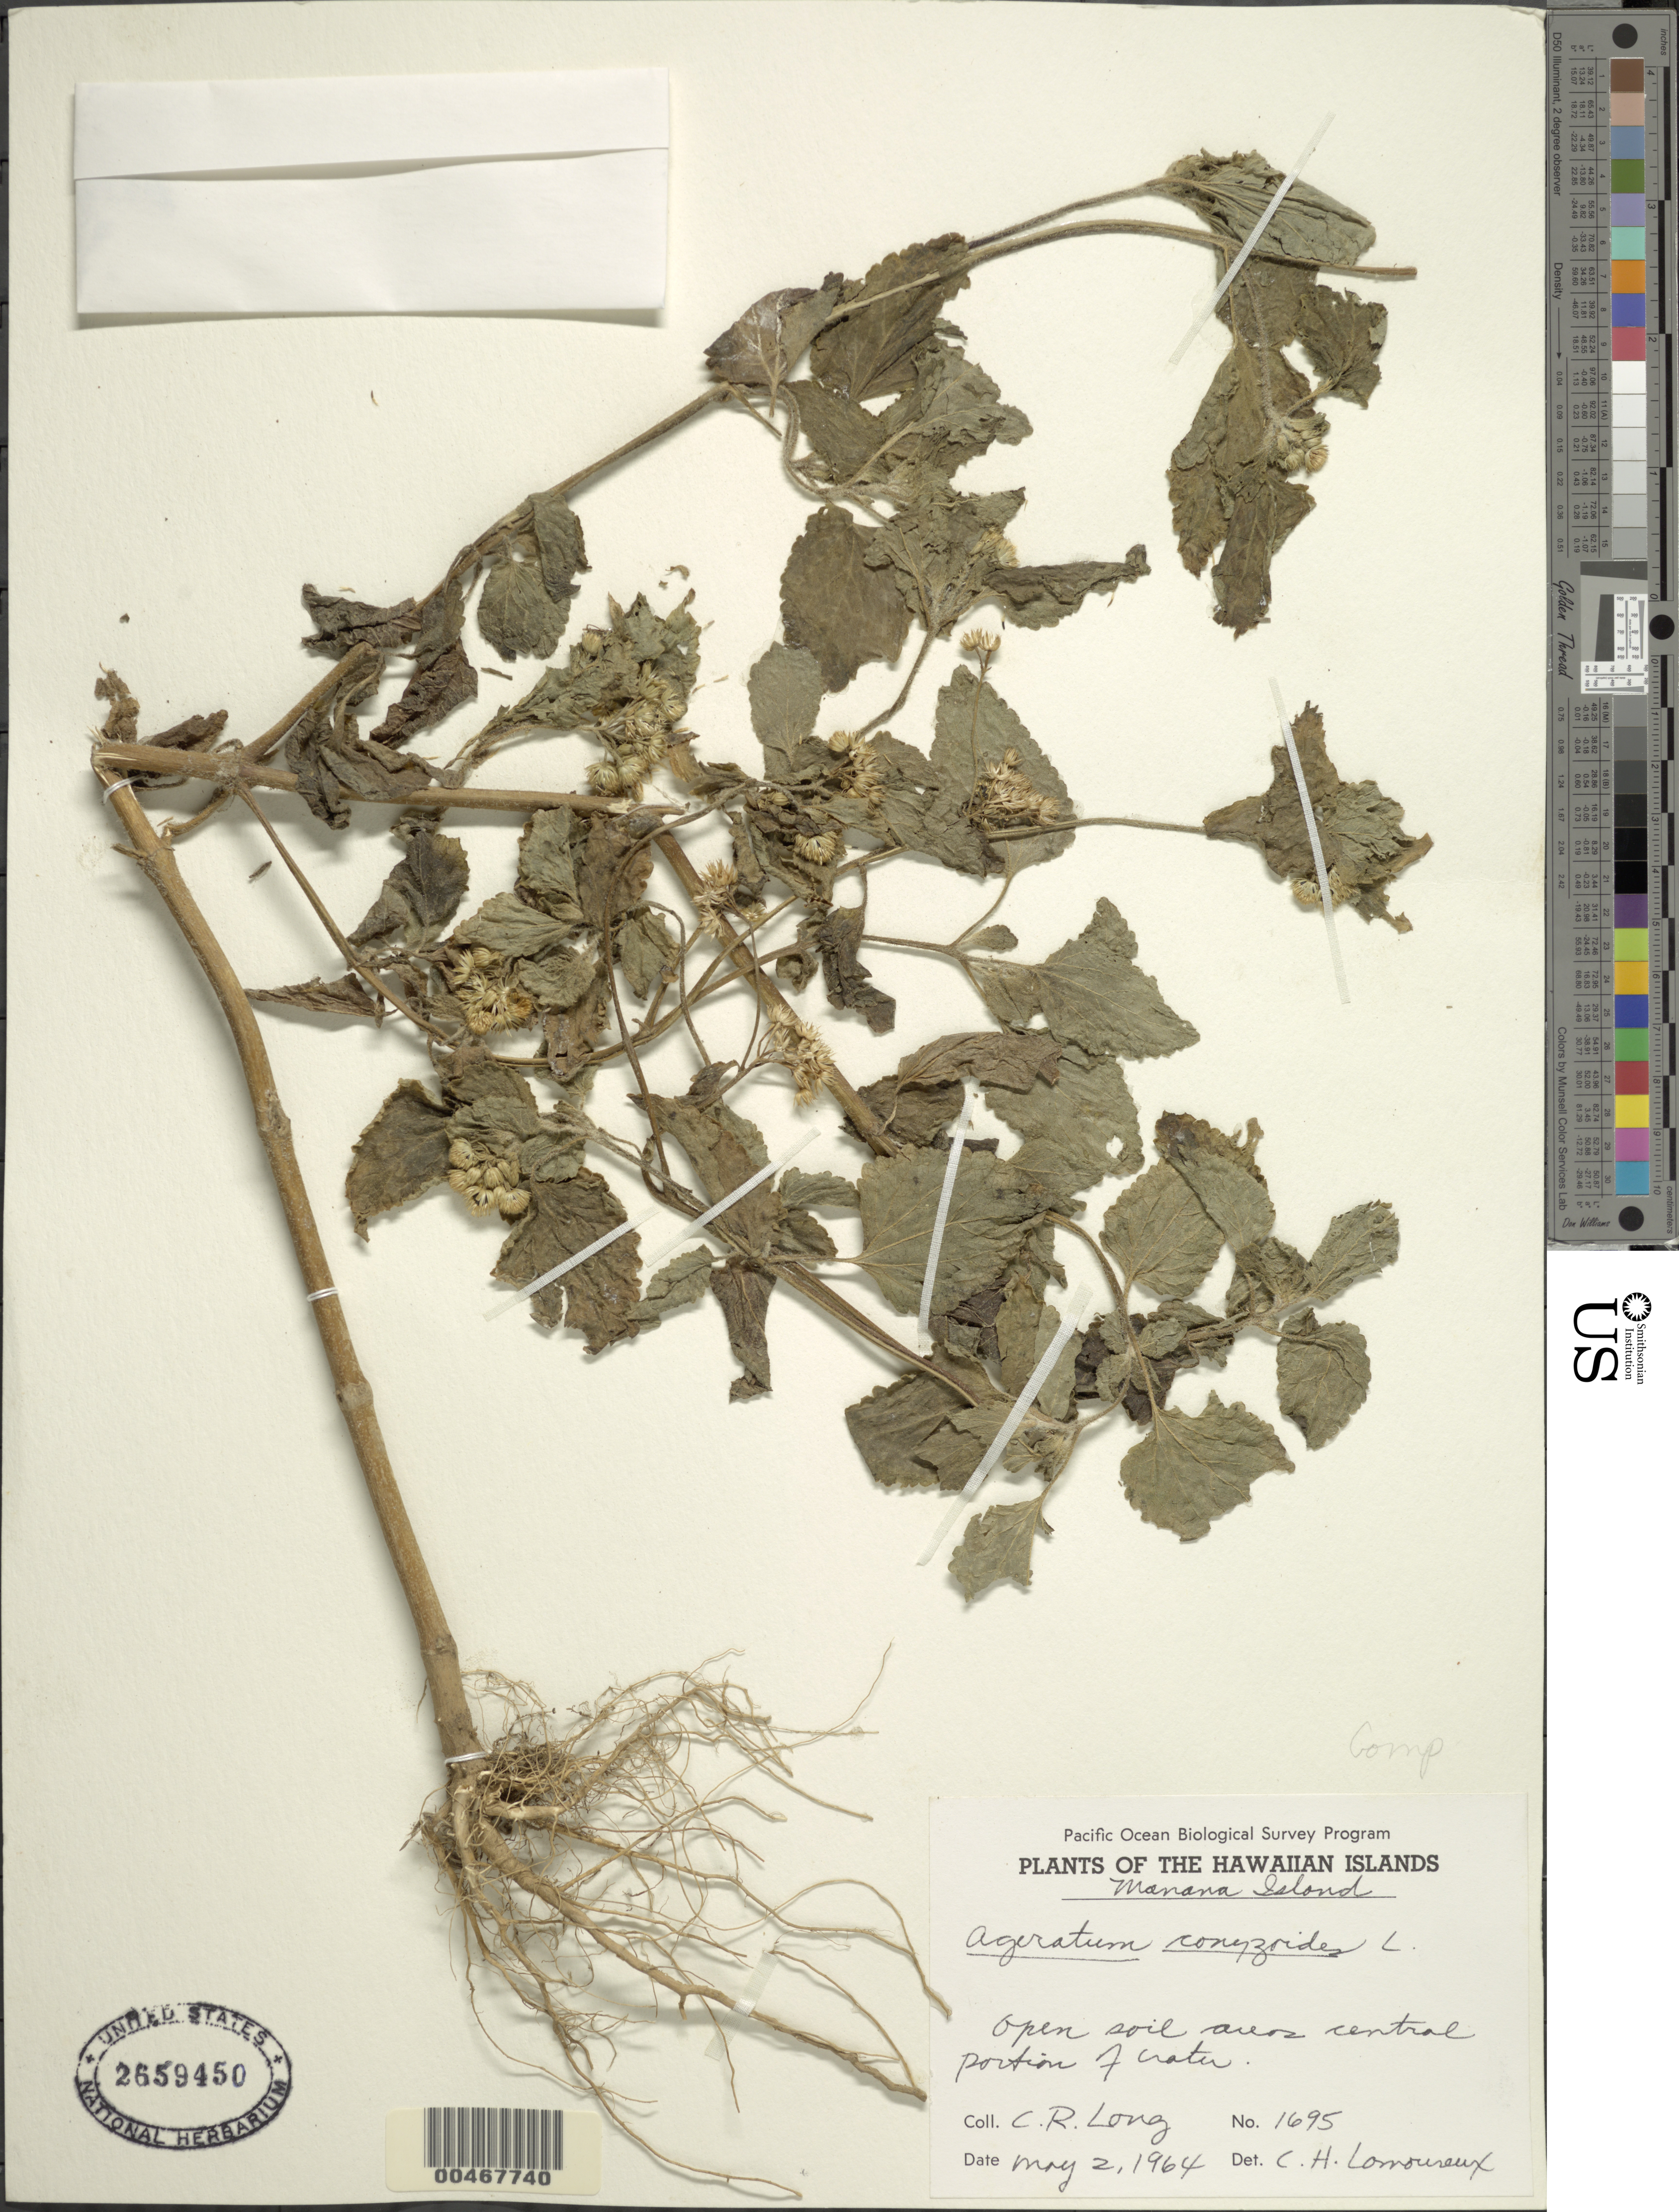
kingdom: Plantae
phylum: Tracheophyta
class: Magnoliopsida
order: Asterales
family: Asteraceae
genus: Ageratum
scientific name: Ageratum conyzoides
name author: L.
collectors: C. Long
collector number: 1695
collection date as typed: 2 May 1964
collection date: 1964-05-02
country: United States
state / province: Hawaii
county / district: Honolulu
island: Manana [Rabbit]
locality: Manana Island, central portion of crater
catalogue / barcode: US 2659450